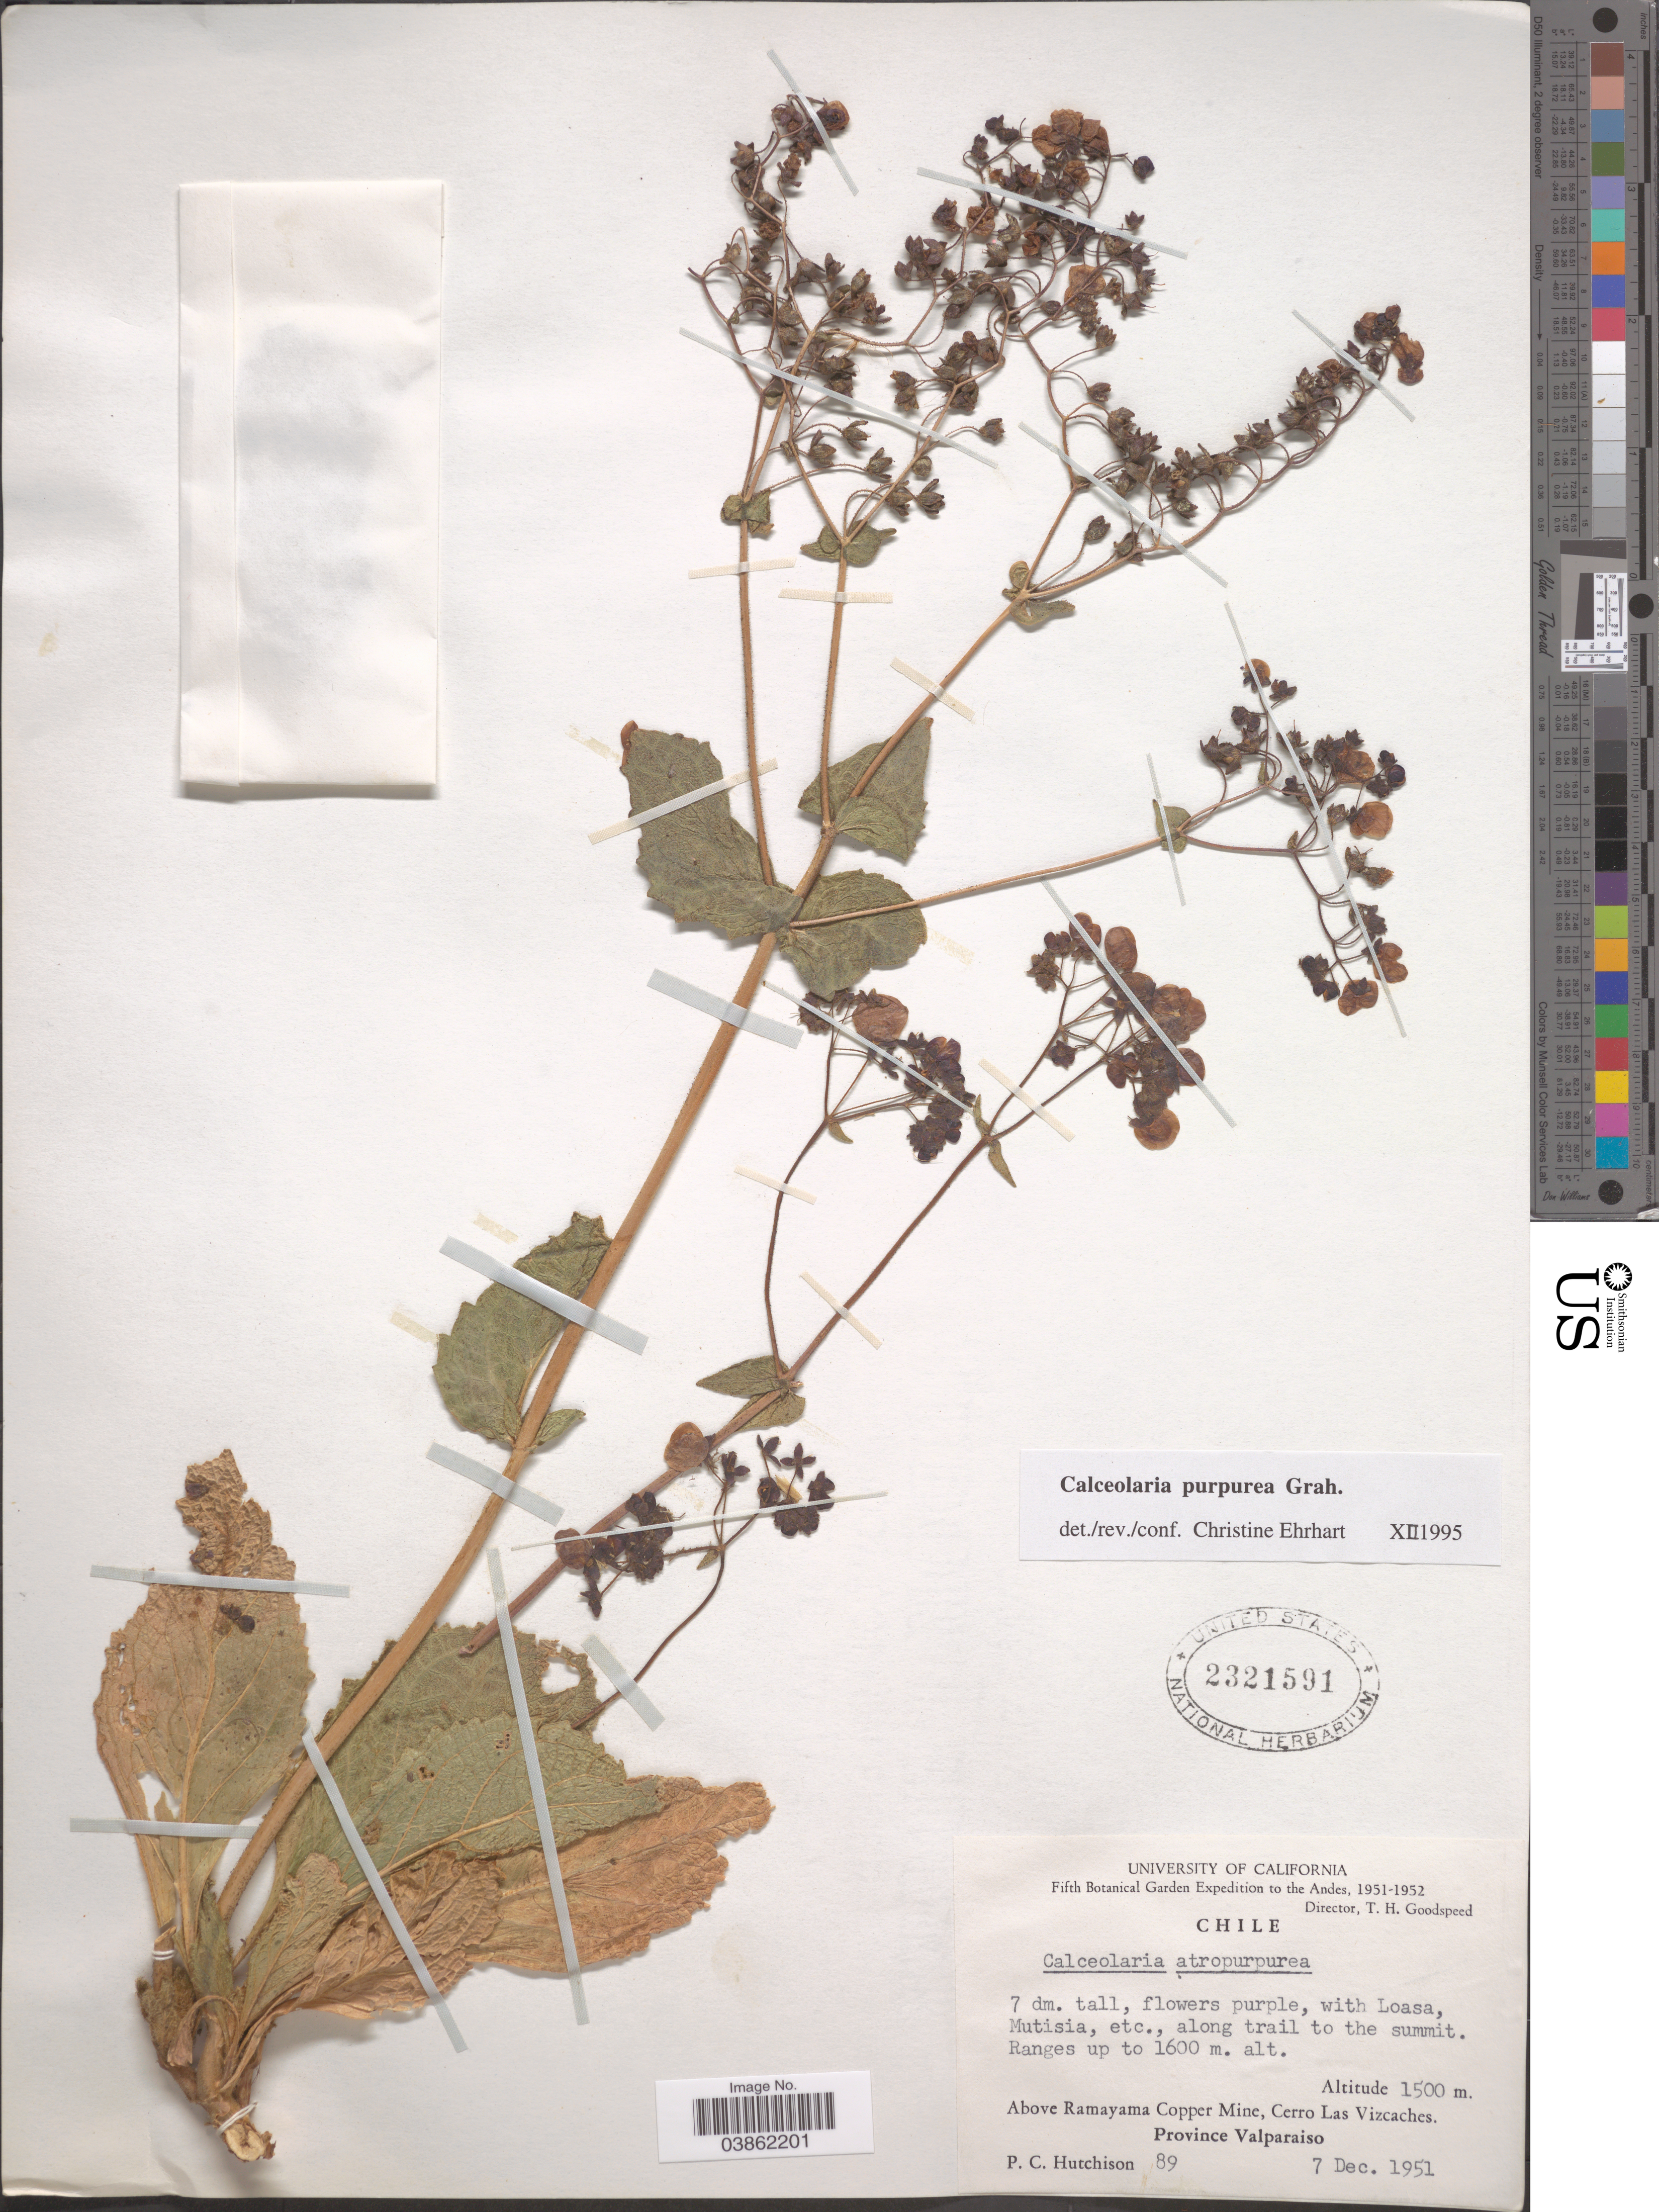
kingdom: Plantae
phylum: Tracheophyta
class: Magnoliopsida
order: Lamiales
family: Calceolariaceae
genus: Calceolaria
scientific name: Calceolaria purpurea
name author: Graham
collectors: P. C. Hutchison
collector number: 89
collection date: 1951-12-07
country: Chile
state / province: Valparaíso (V)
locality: The Andes. Along trail to the summit. Above Ramayama Copper Mine, Cerro Las Vizcaches. Province Valparaiso.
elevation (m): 1500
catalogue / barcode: US 2321591